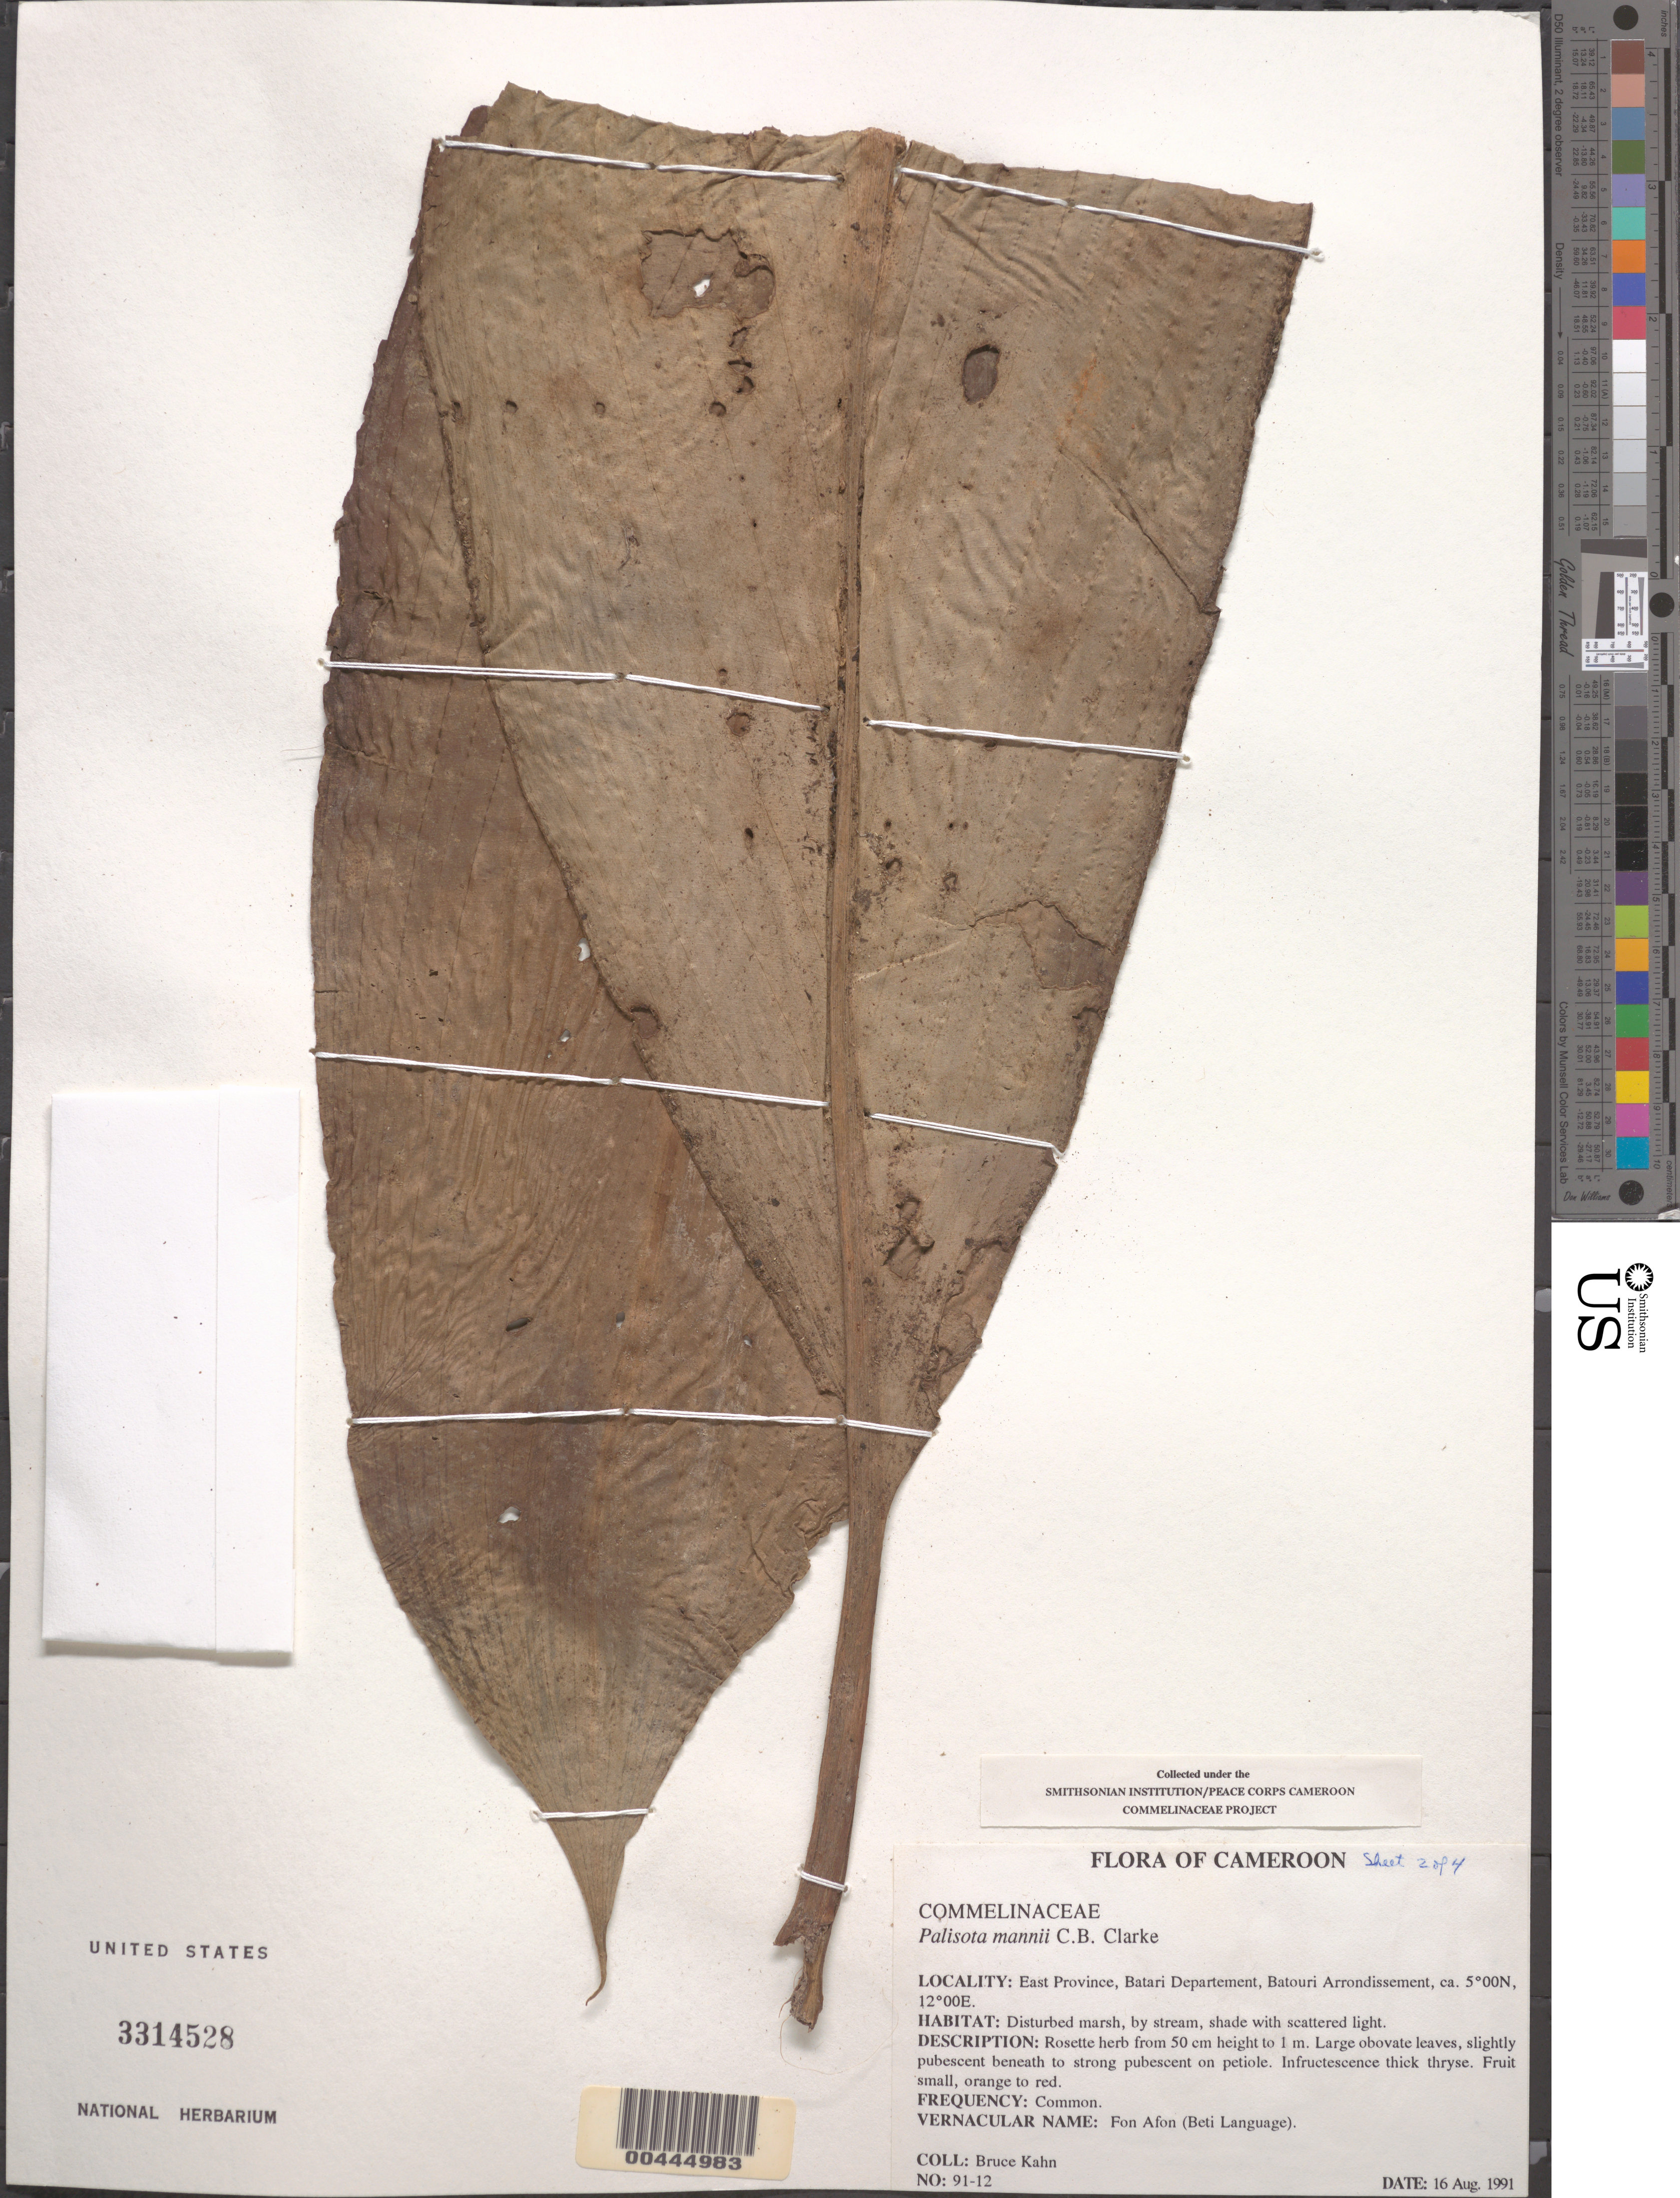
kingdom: Plantae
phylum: Tracheophyta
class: Liliopsida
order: Commelinales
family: Commelinaceae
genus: Palisota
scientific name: Palisota mannii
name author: C.B. Clarke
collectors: B. Kahn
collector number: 91-12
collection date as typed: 16 Aug 1991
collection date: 1991-08-16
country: Cameroon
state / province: Est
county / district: Kadeï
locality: Batari dept., batouri arrondissement. [batari dept. = kadeï dept.]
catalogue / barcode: US 3314528